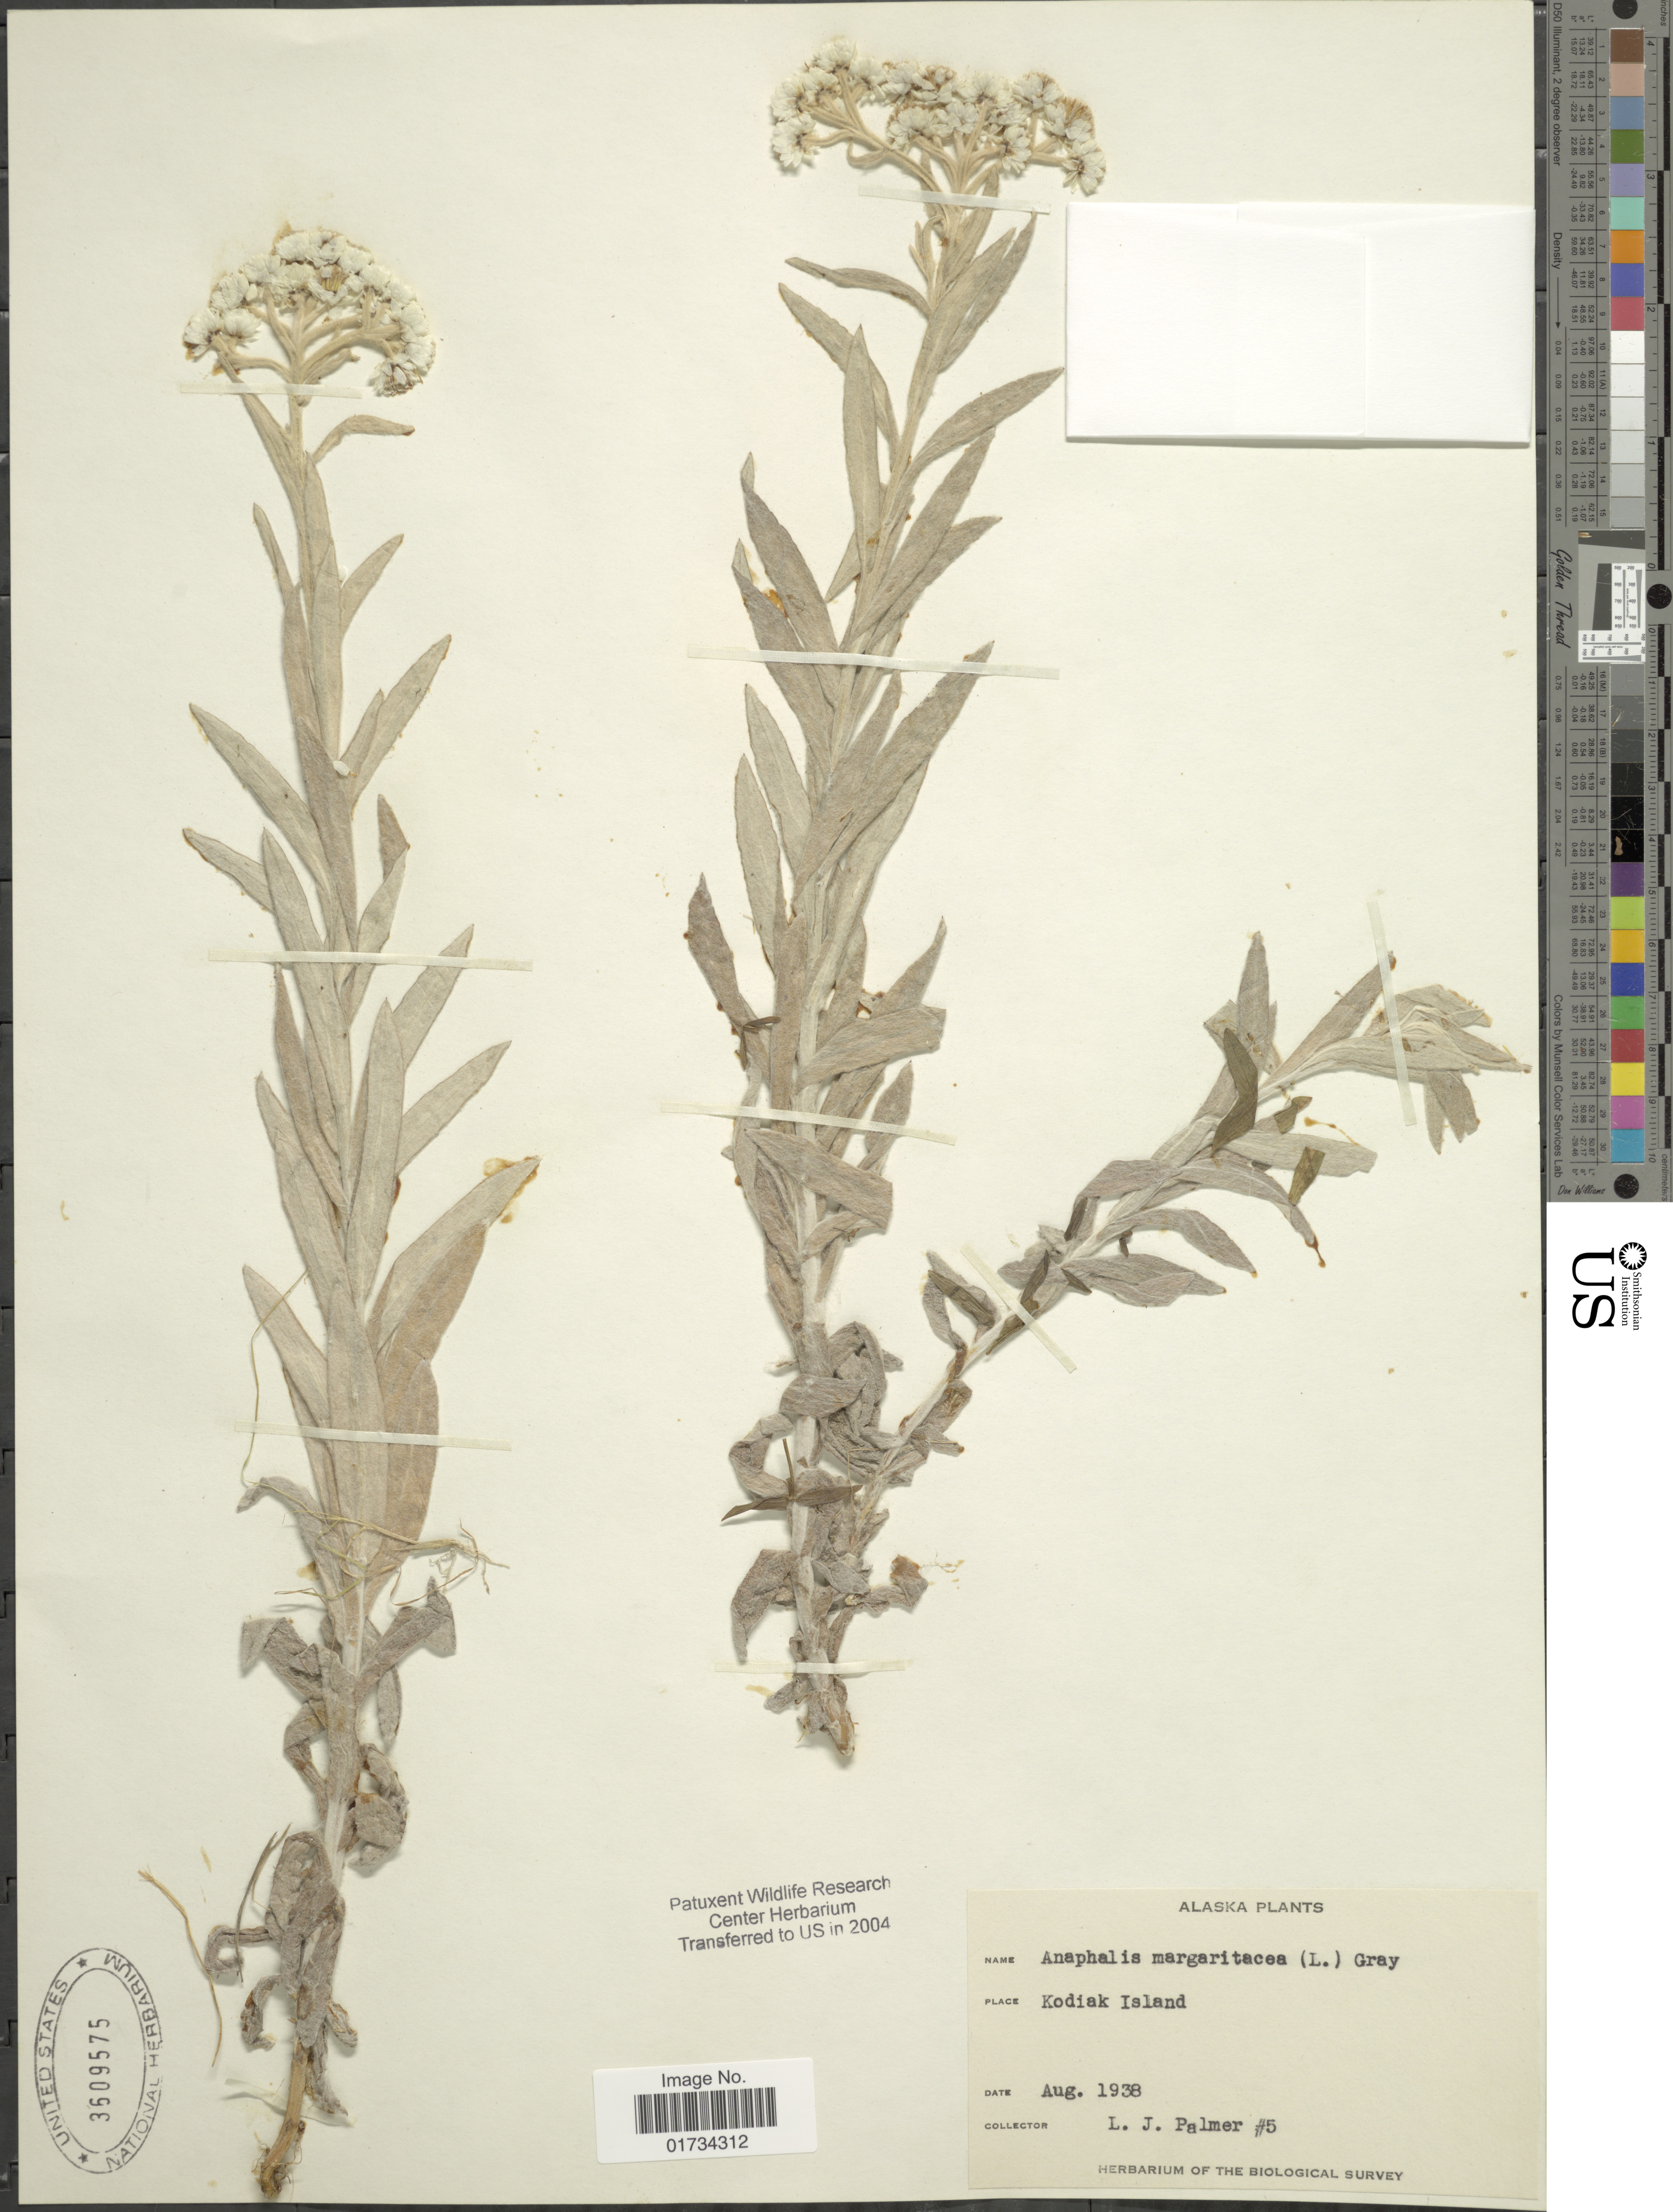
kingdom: Plantae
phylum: Tracheophyta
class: Magnoliopsida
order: Asterales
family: Asteraceae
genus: Anaphalis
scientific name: Anaphalis margaritacea var. occidentalis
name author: Greene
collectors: L. J. Palmer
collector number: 5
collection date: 1938-08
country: United States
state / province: Alaska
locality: Alaska. Kodiak Island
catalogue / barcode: US 3509575